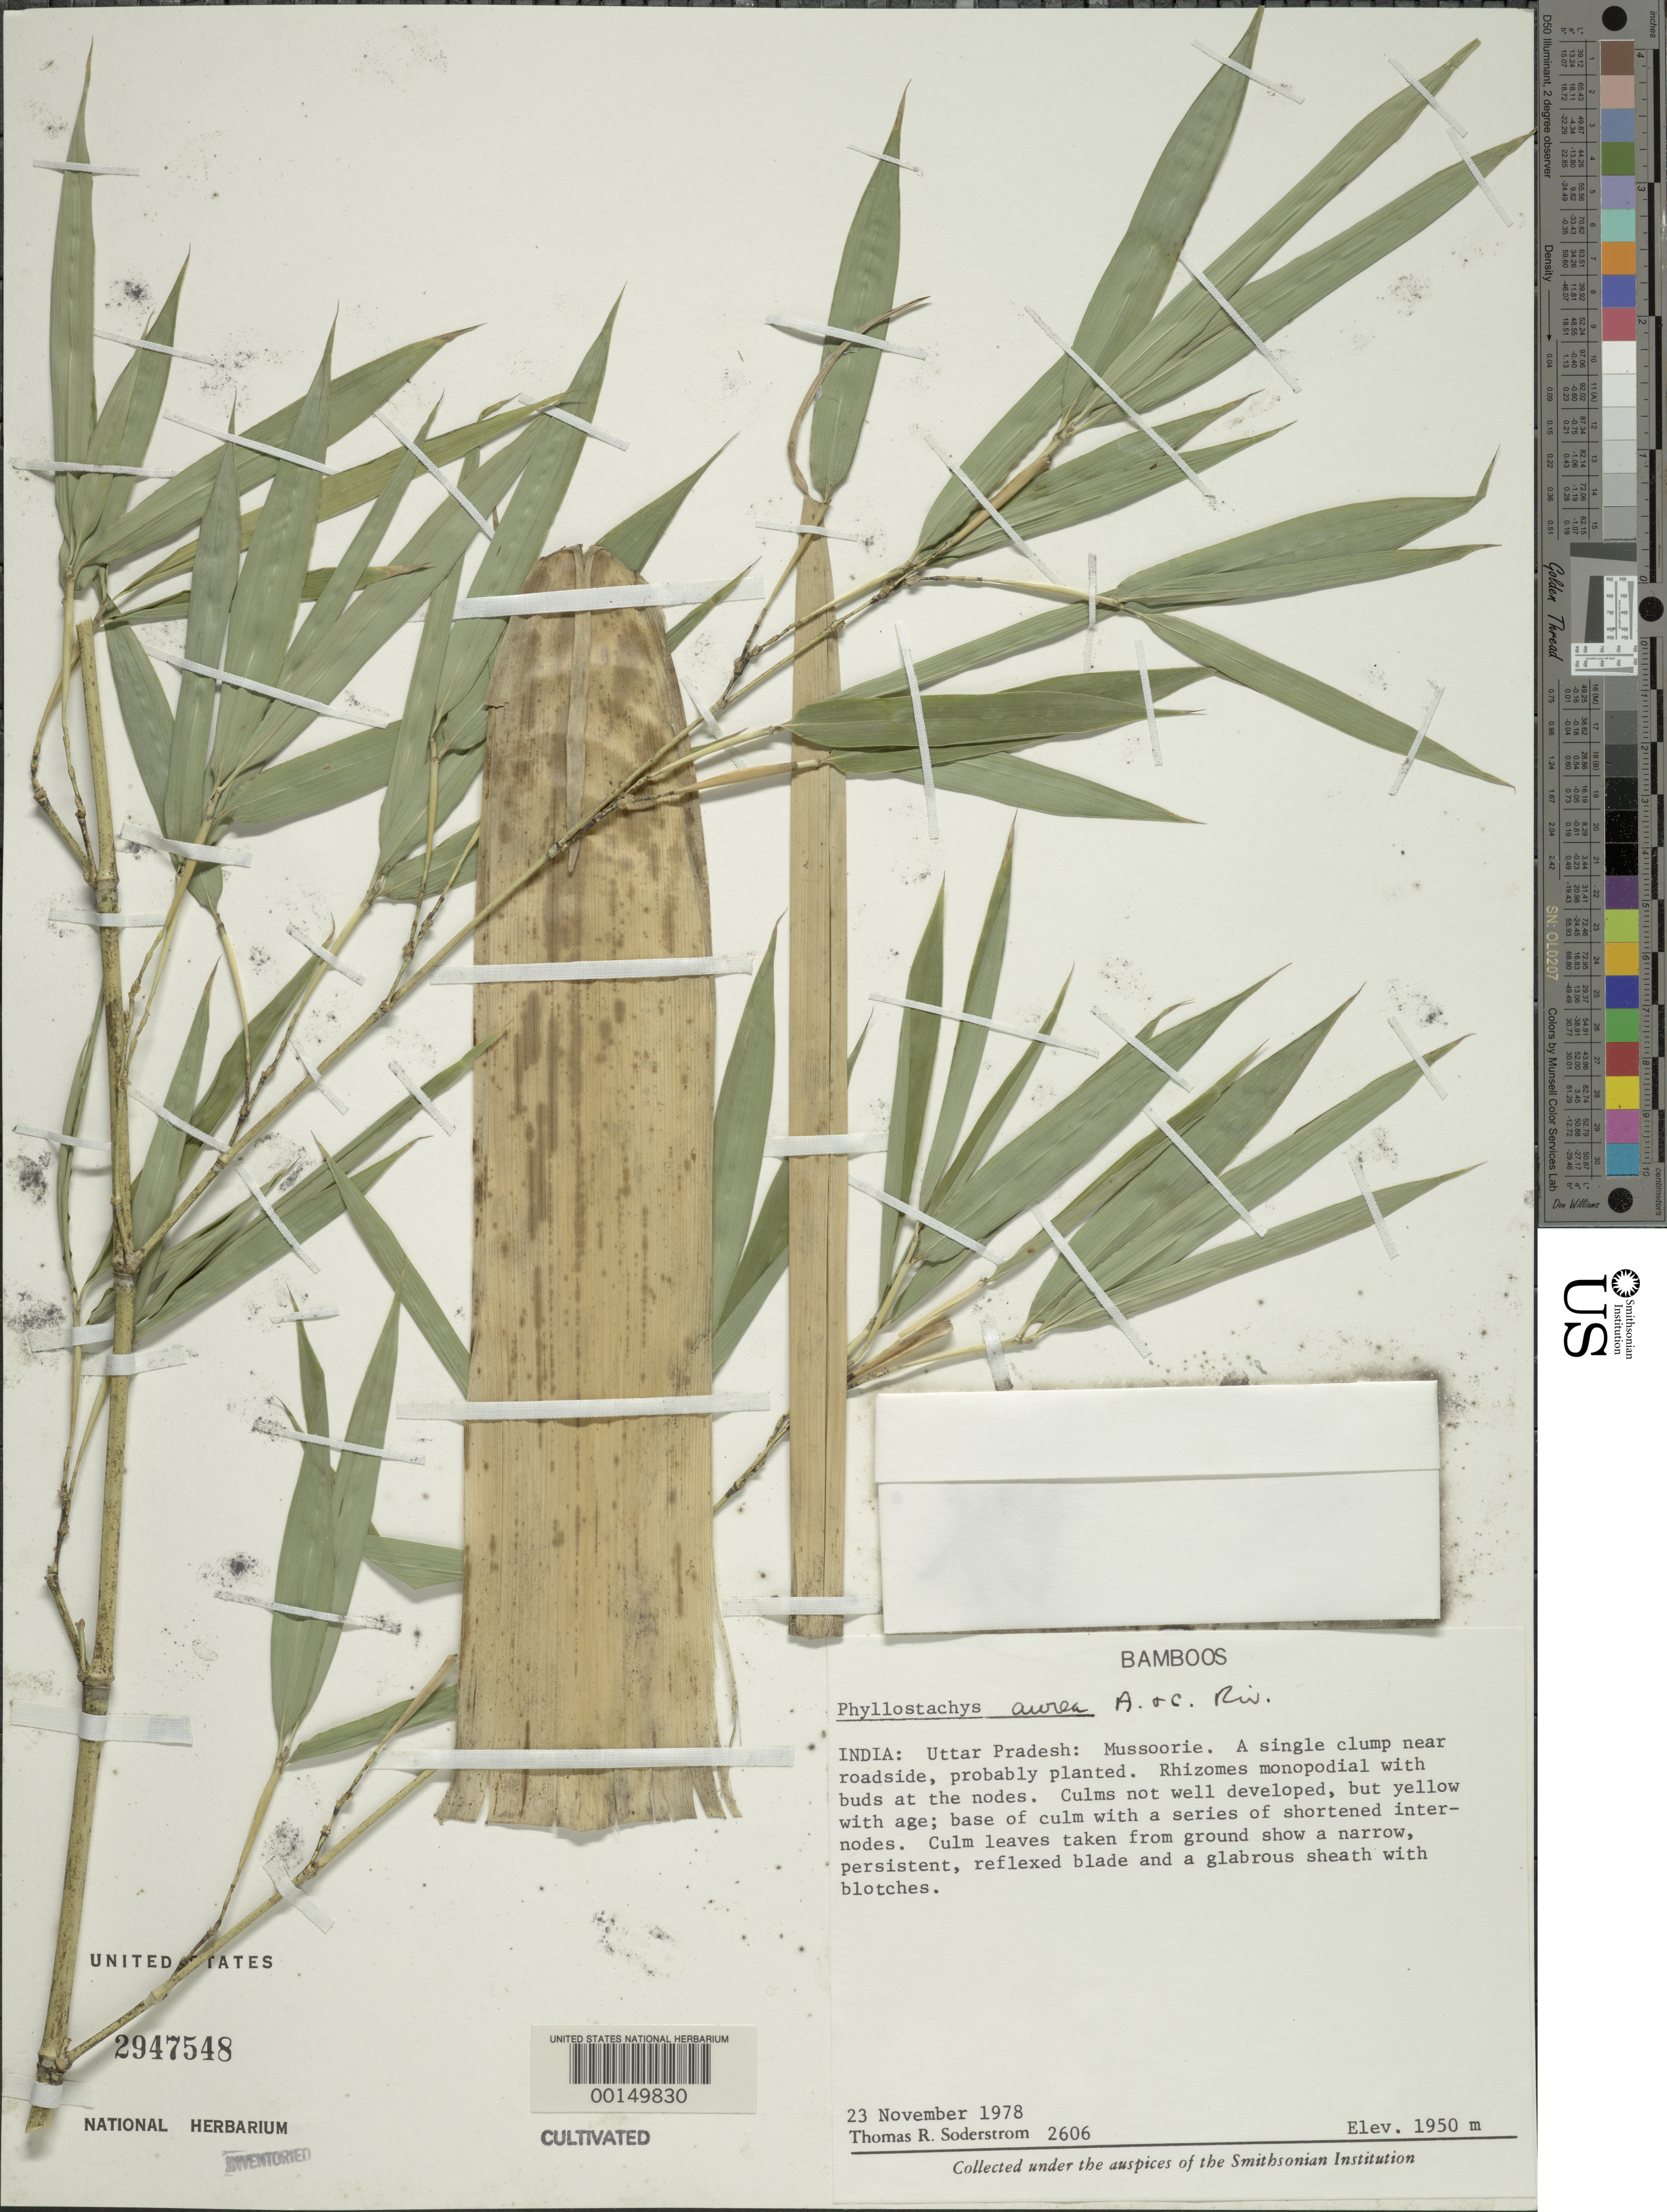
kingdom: Plantae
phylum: Tracheophyta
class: Liliopsida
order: Poales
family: Poaceae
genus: Phyllostachys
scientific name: Phyllostachys aurea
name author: Rivière & C. Rivière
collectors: T. R. Soderstrom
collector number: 2606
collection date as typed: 23 Nov 1978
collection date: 1978-11-23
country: India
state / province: Uttar Pradesh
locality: Mussoorie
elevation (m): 1950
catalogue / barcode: US 2947548